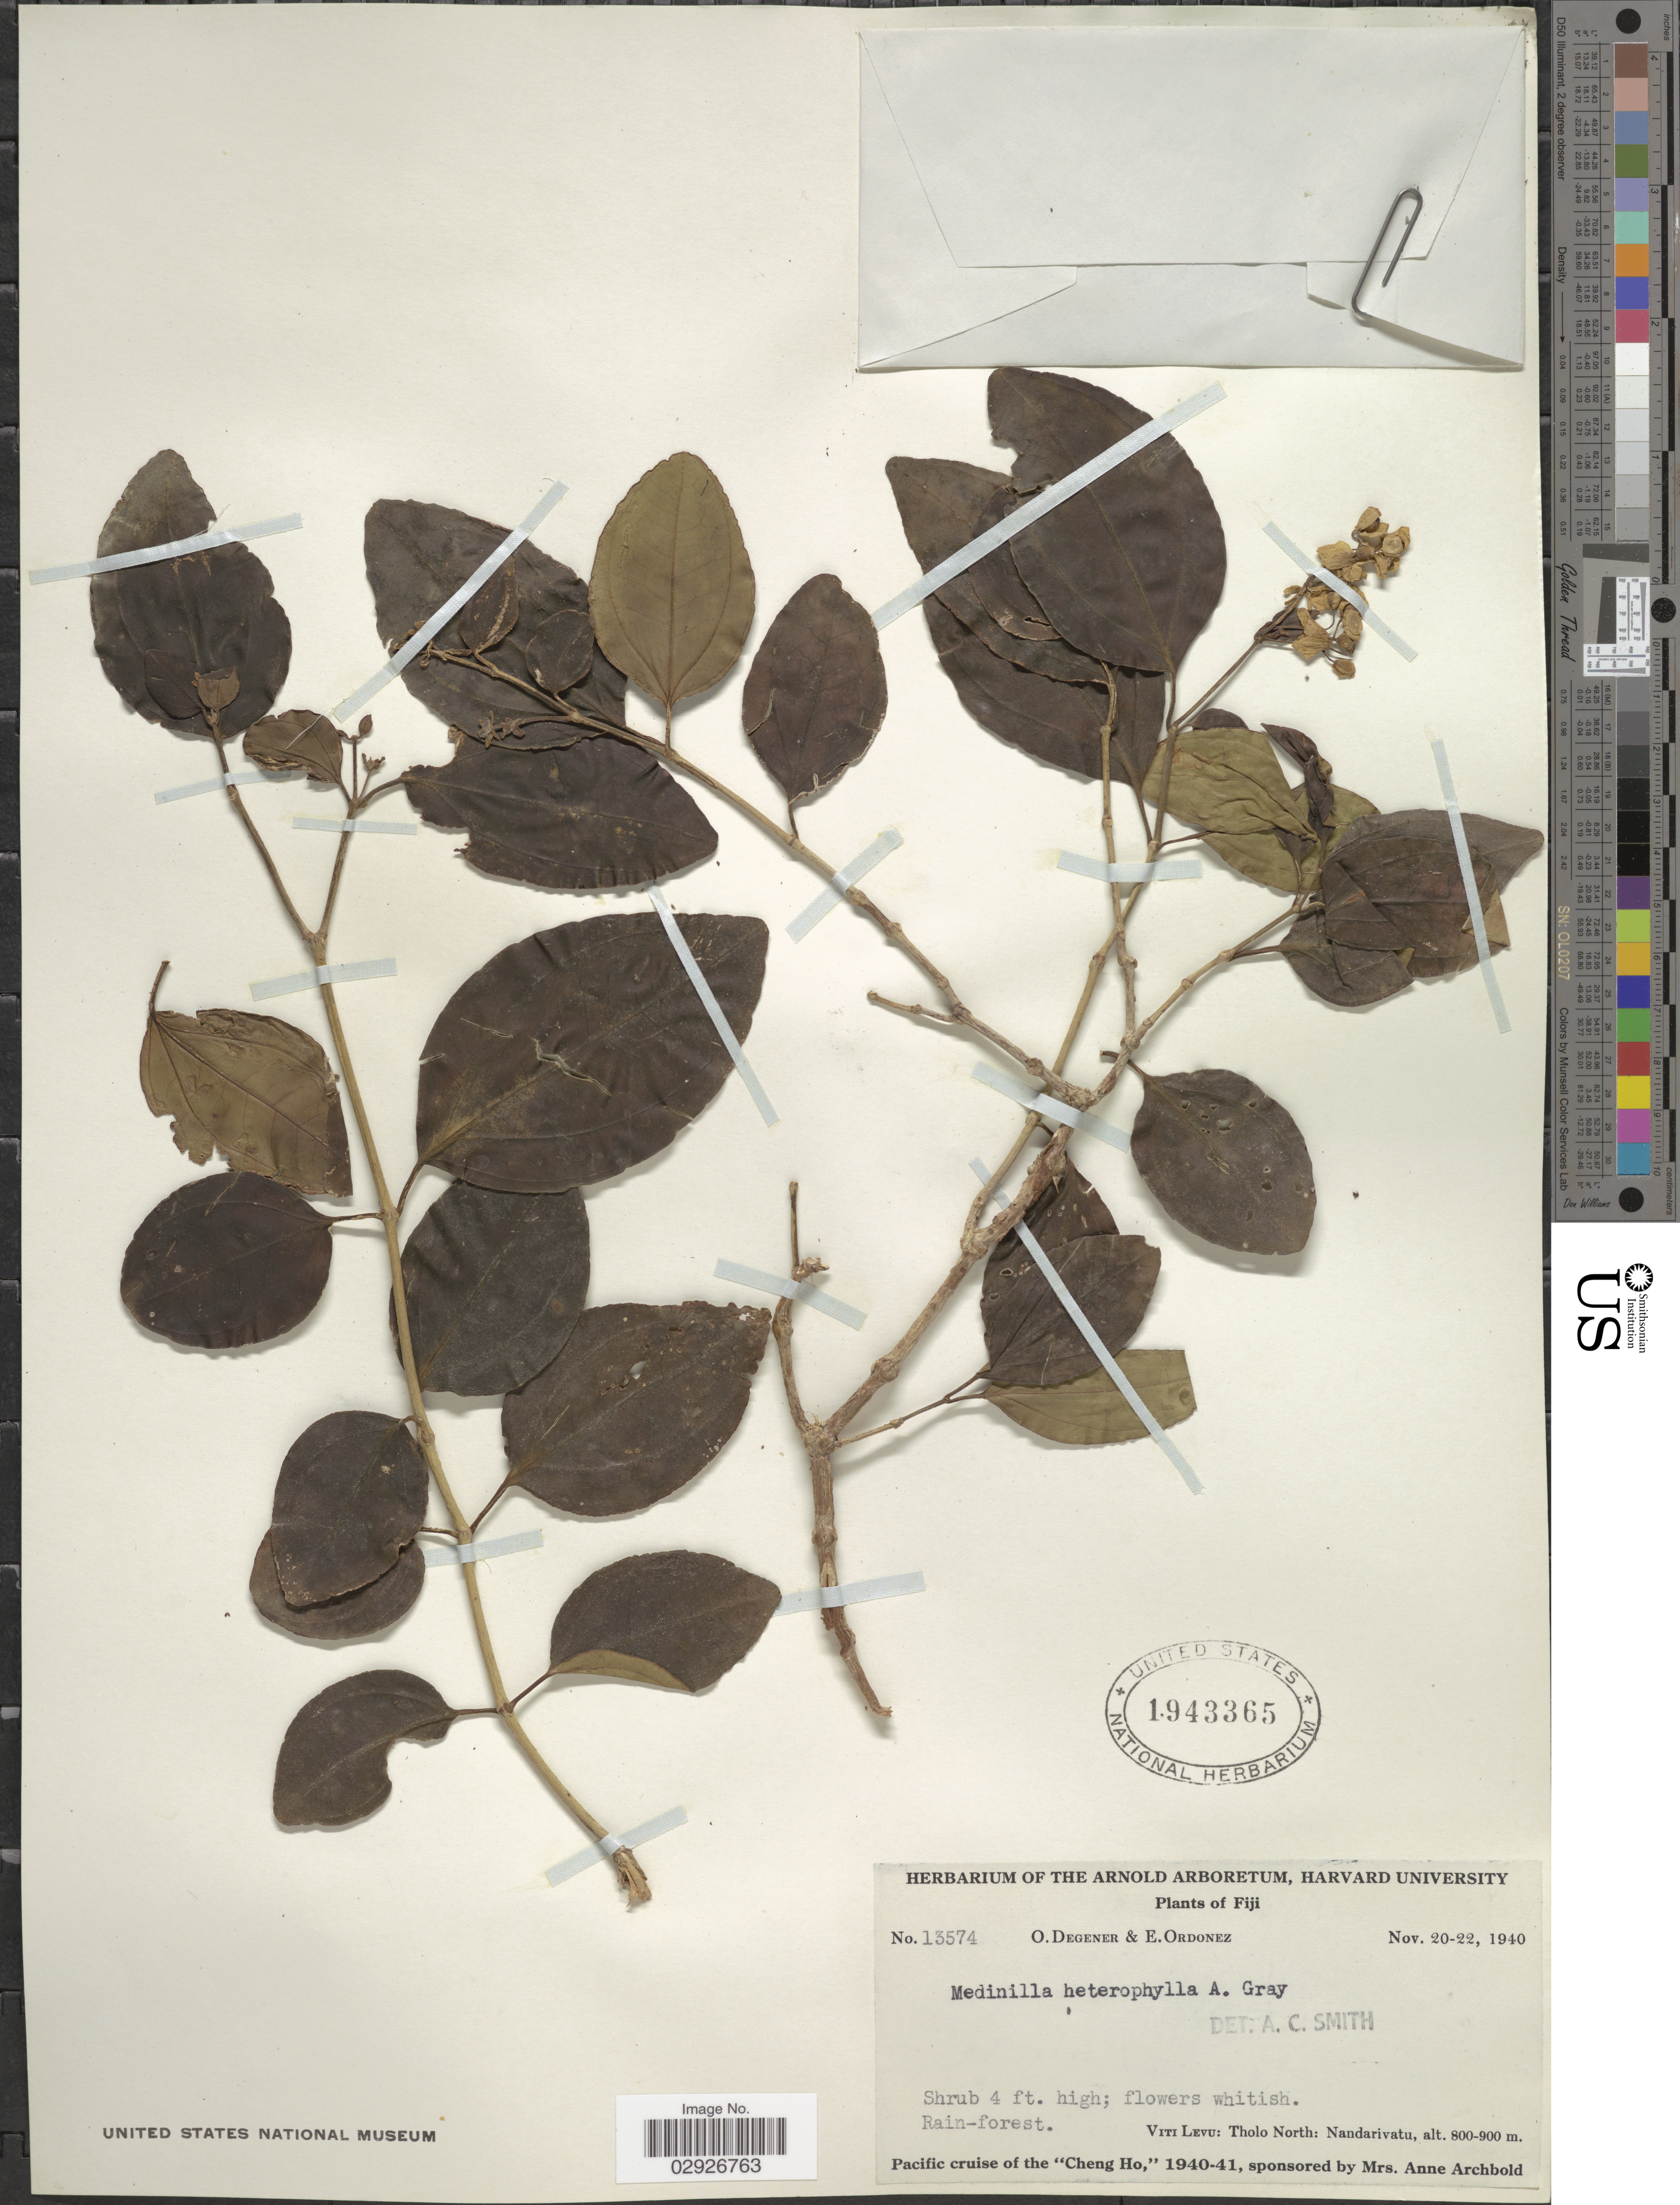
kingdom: Plantae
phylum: Tracheophyta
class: Magnoliopsida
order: Myrtales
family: Melastomataceae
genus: Medinilla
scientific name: Medinilla heterophylla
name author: A. Gray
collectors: O. Degener & E. Ordonez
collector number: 13574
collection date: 1940-11-20/1940-11-22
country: Fiji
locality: Viti Levu: Tholo North: Nandarivatu.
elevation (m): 800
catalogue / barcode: US 1943365